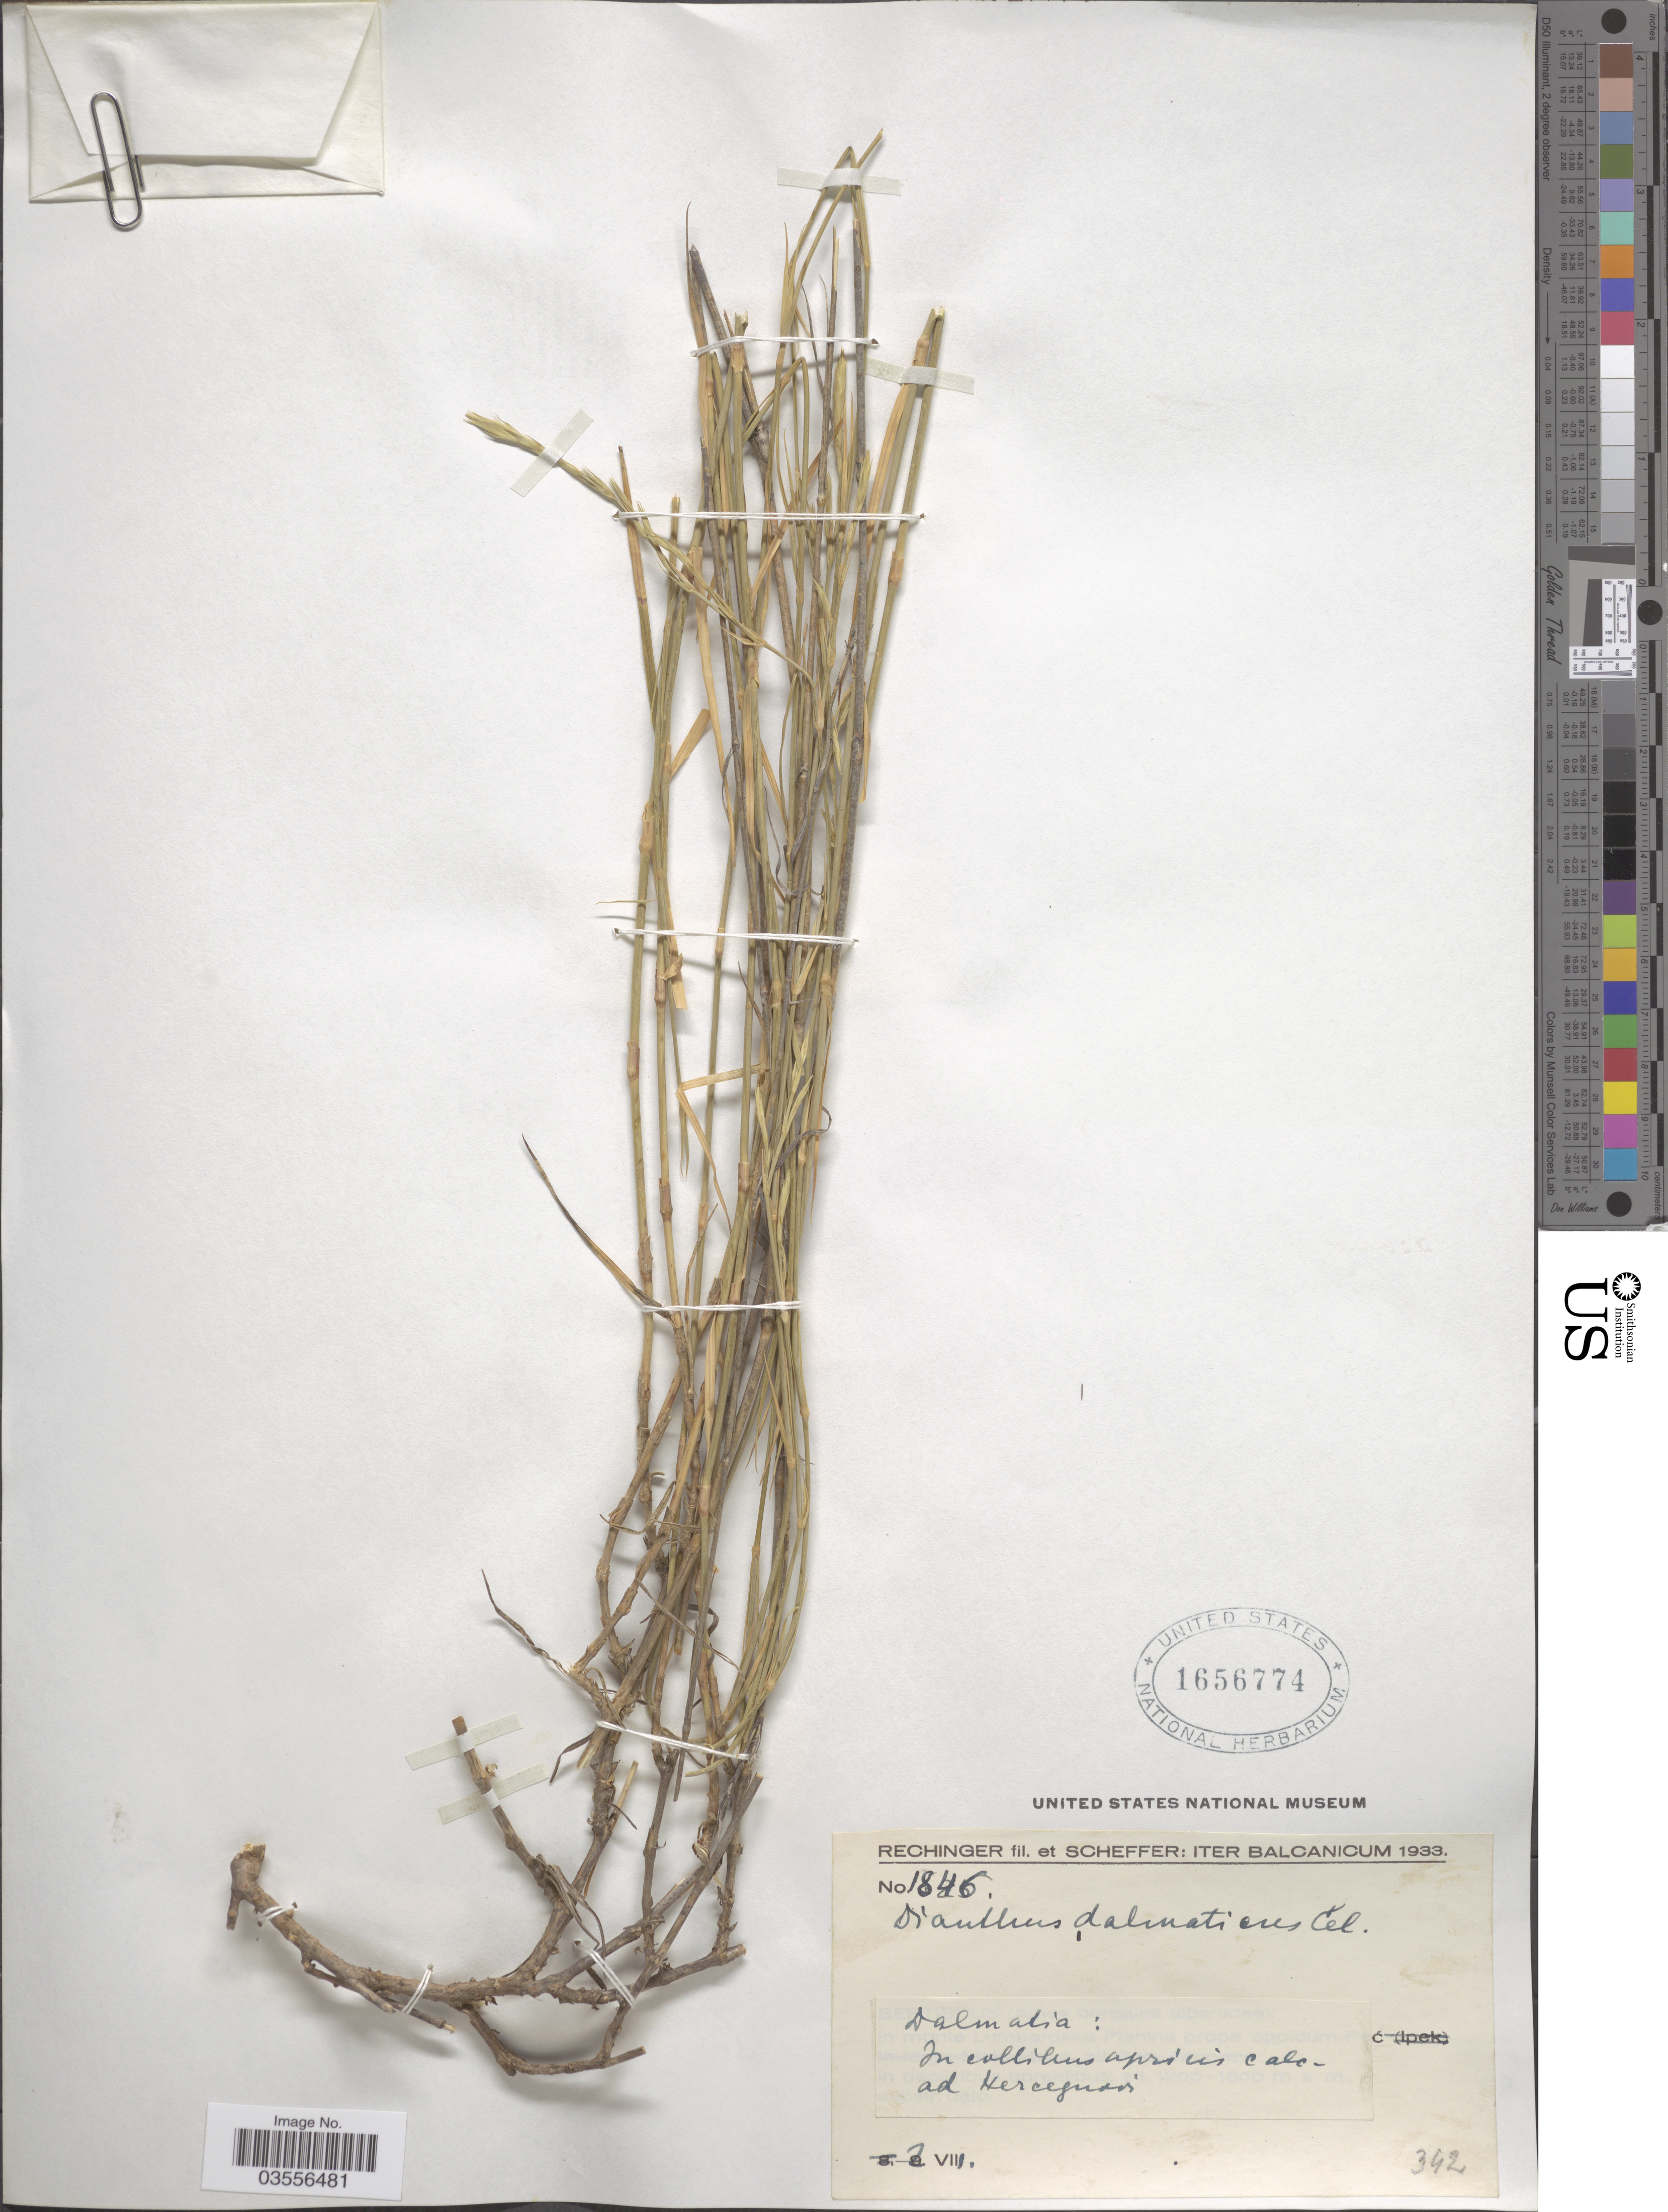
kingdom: Plantae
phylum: Tracheophyta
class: Magnoliopsida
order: Caryophyllales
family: Caryophyllaceae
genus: Dianthus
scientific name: Dianthus dalmaticus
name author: Čelak.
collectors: -- Rechinger & Scheffer, --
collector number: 1846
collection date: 1933-08-02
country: Bosnia and Herzegovina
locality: Iter Balcanicum. Dalmatia: ad Hercegnovi.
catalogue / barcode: US 1656774